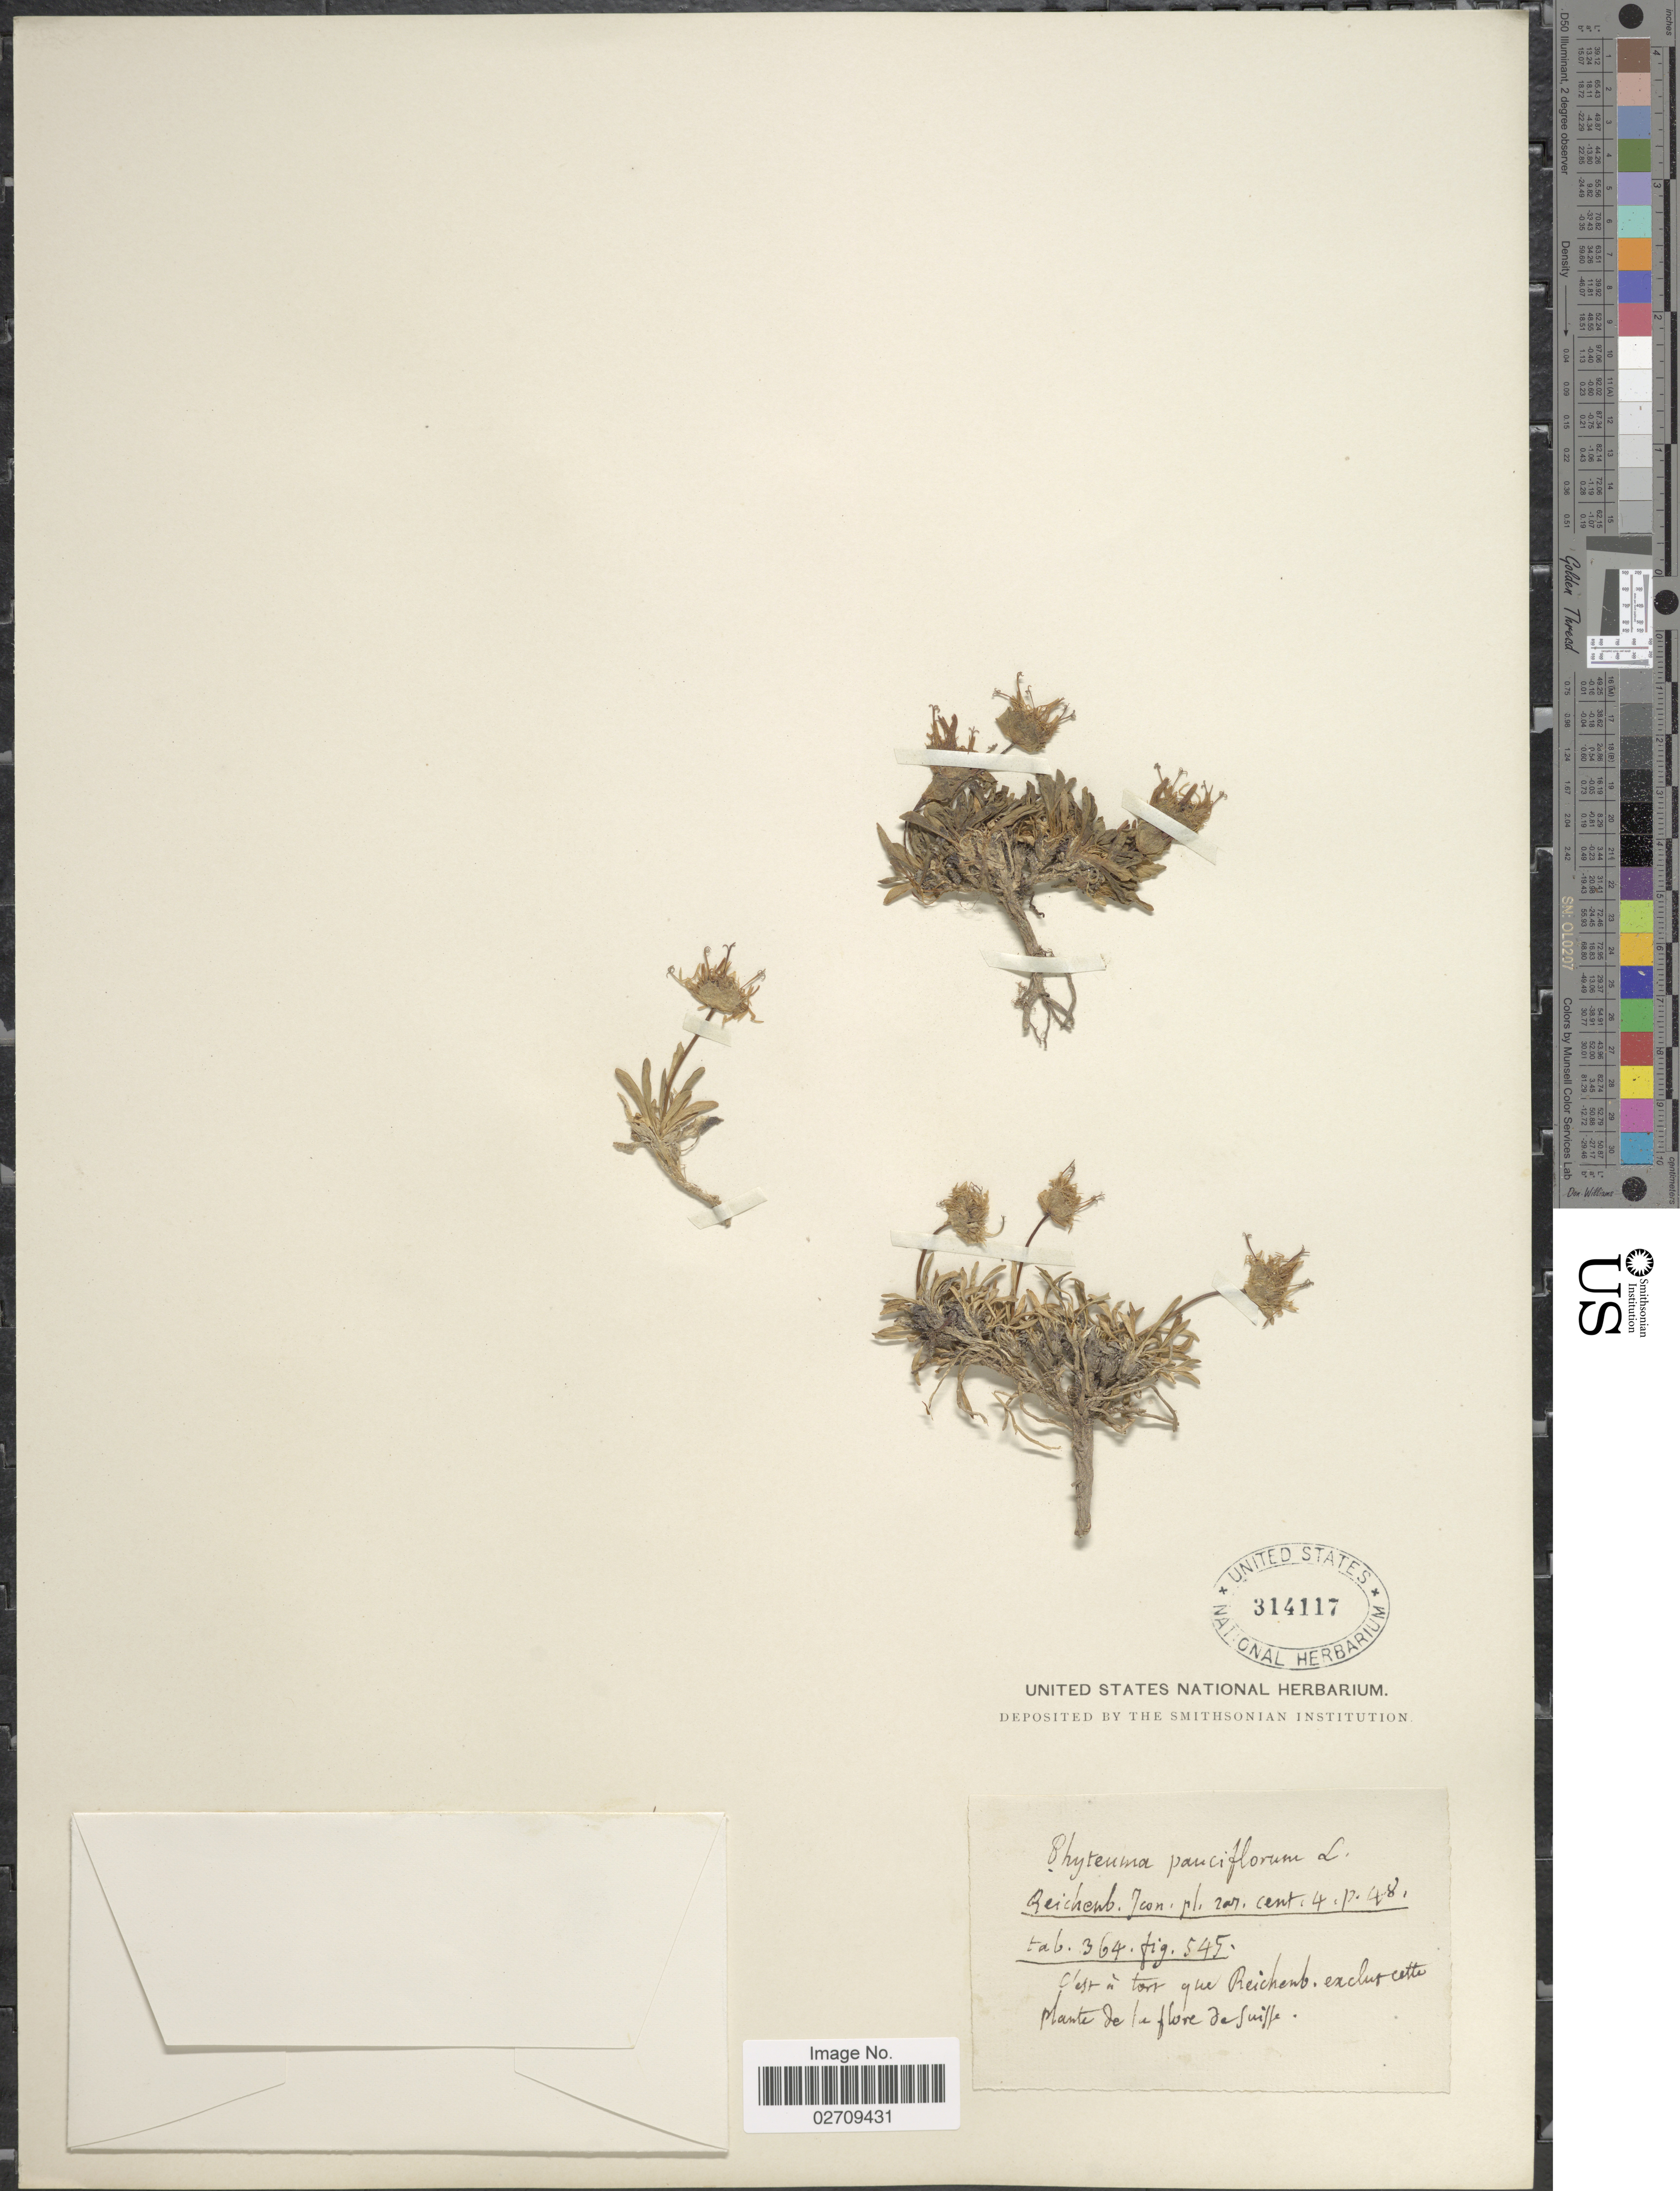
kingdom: Plantae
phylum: Tracheophyta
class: Magnoliopsida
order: Asterales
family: Campanulaceae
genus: Phyteuma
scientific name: Phyteuma pauciflorum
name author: L.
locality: C'eft torr que Reichemb excluscette plante de le flore de Suiffe [interpreted]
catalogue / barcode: US 314117